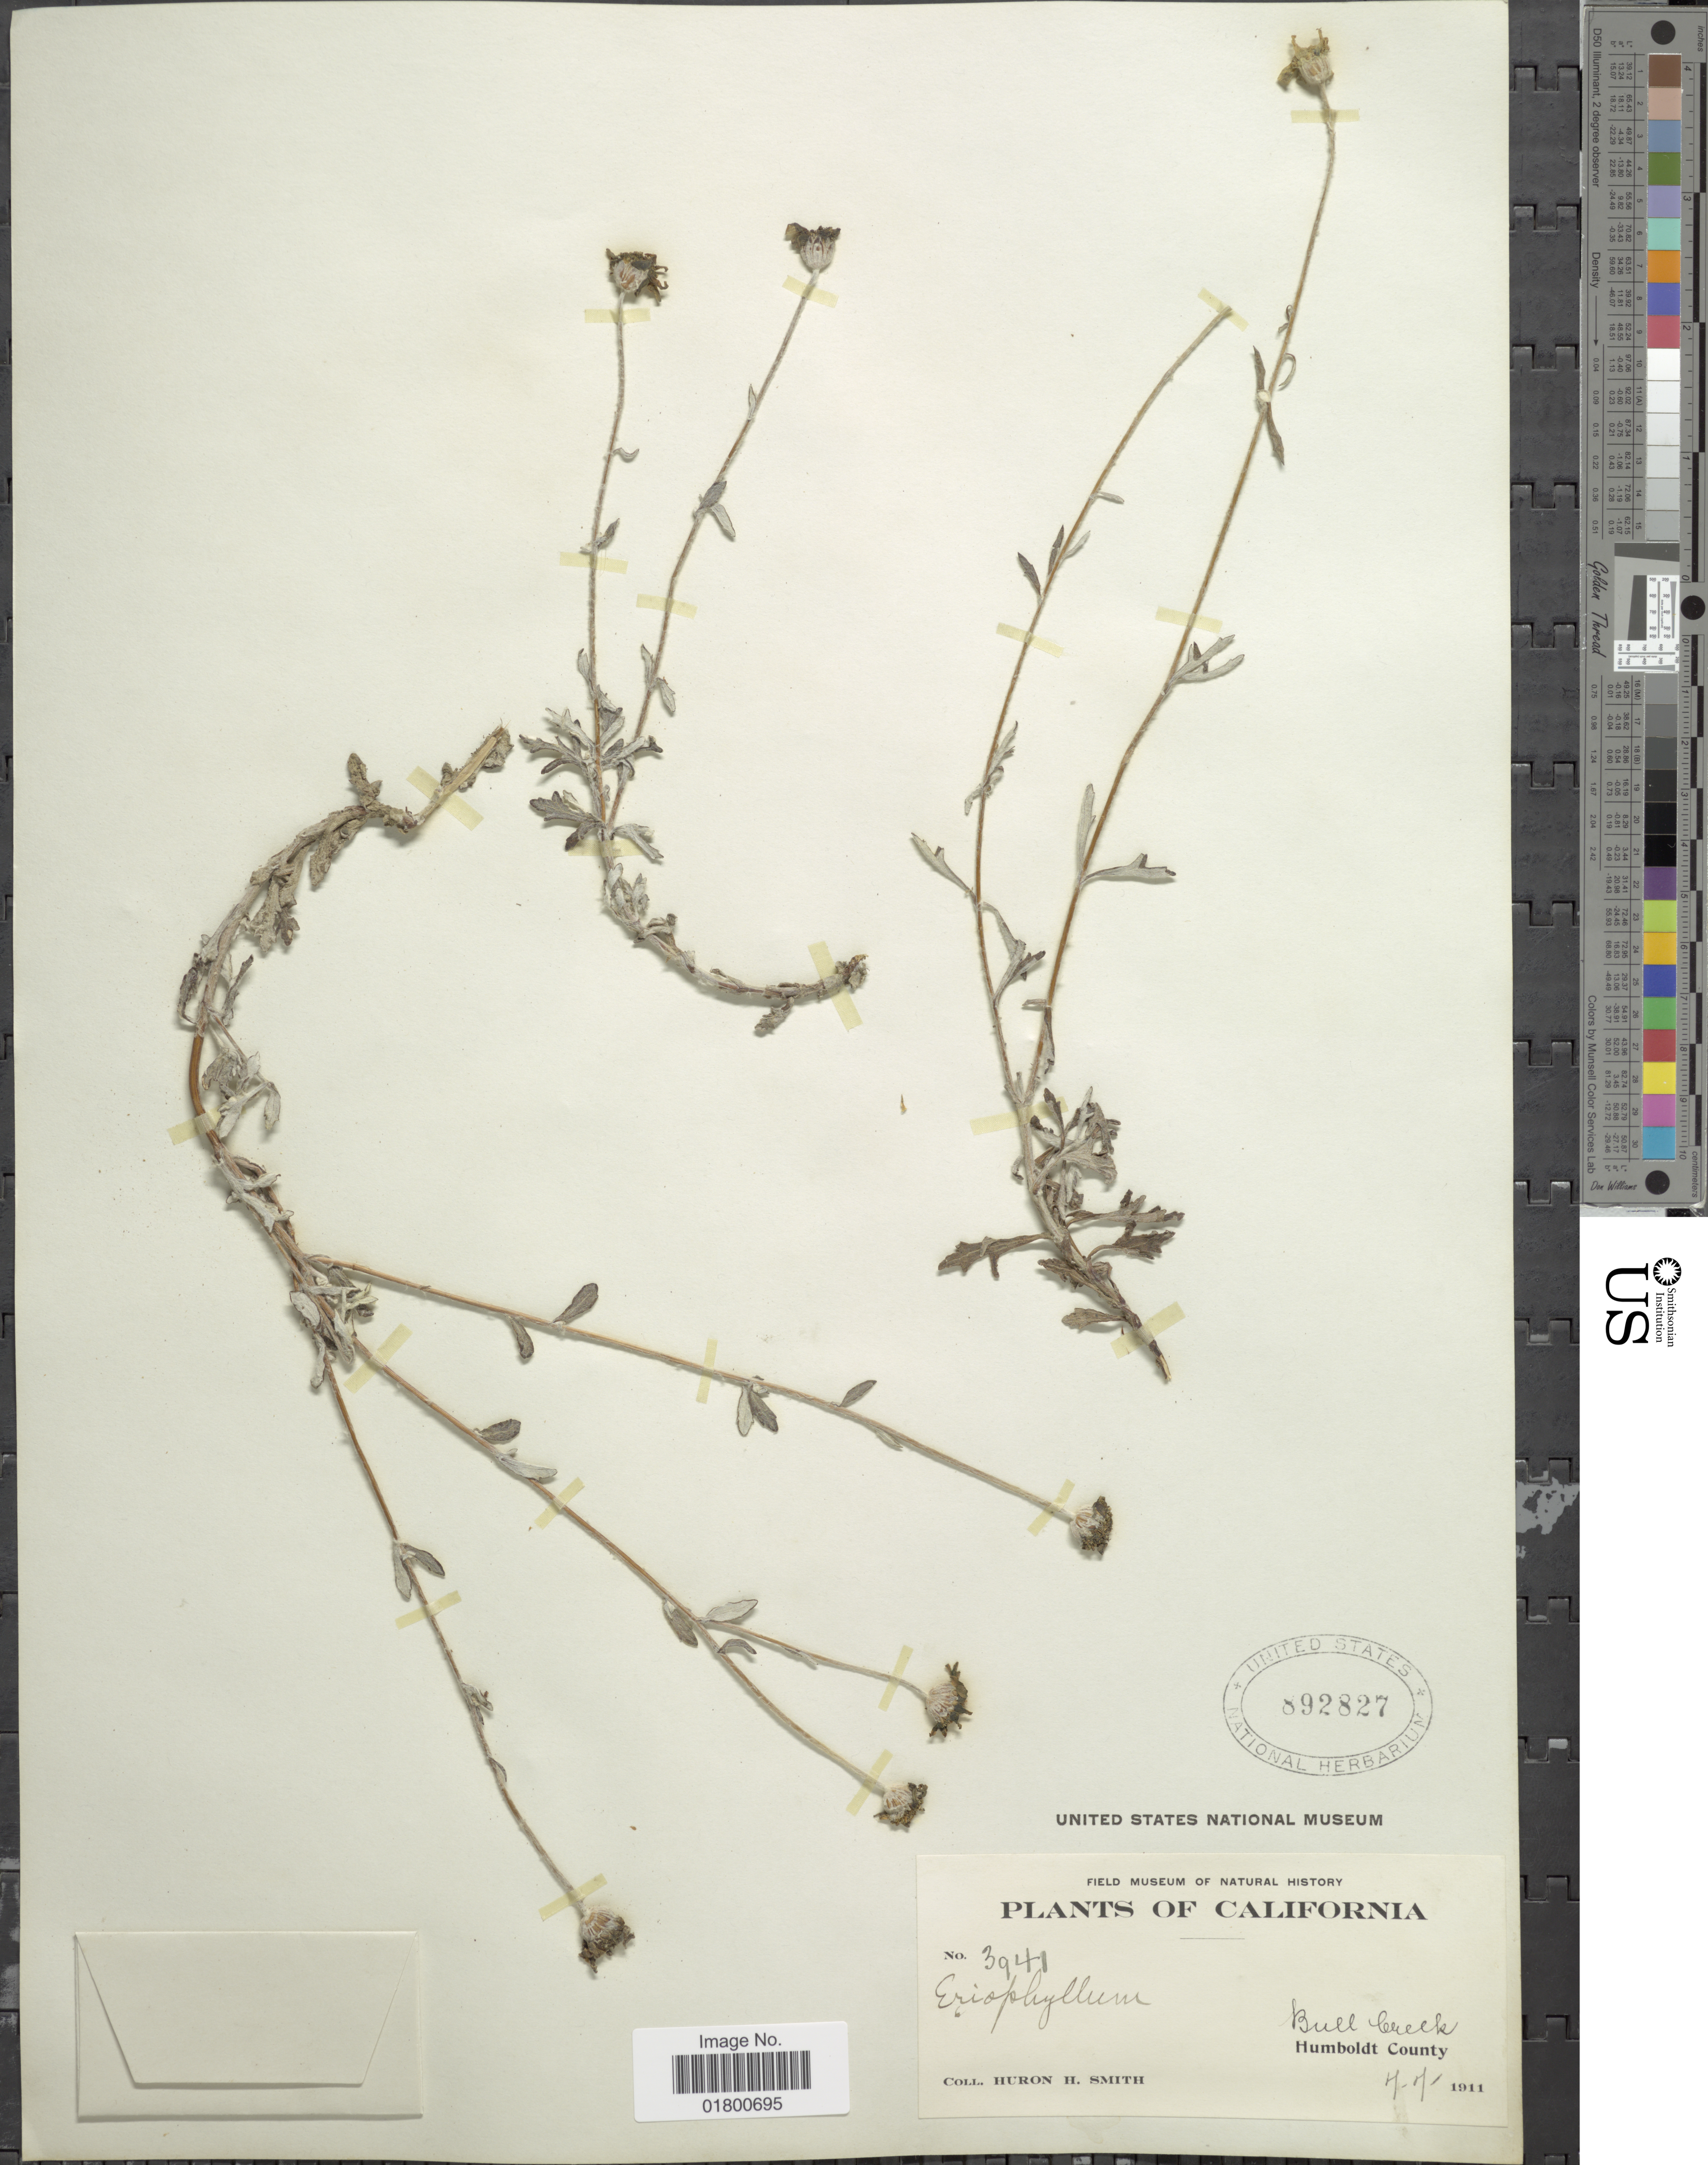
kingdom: Plantae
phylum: Tracheophyta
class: Magnoliopsida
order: Asterales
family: Asteraceae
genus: Eriophyllum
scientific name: Eriophyllum sp.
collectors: Huron H. Smith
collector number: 3941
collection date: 1911-07-07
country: United States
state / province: California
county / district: Humboldt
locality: Bull Creek, Humboldt County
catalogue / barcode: US 892827